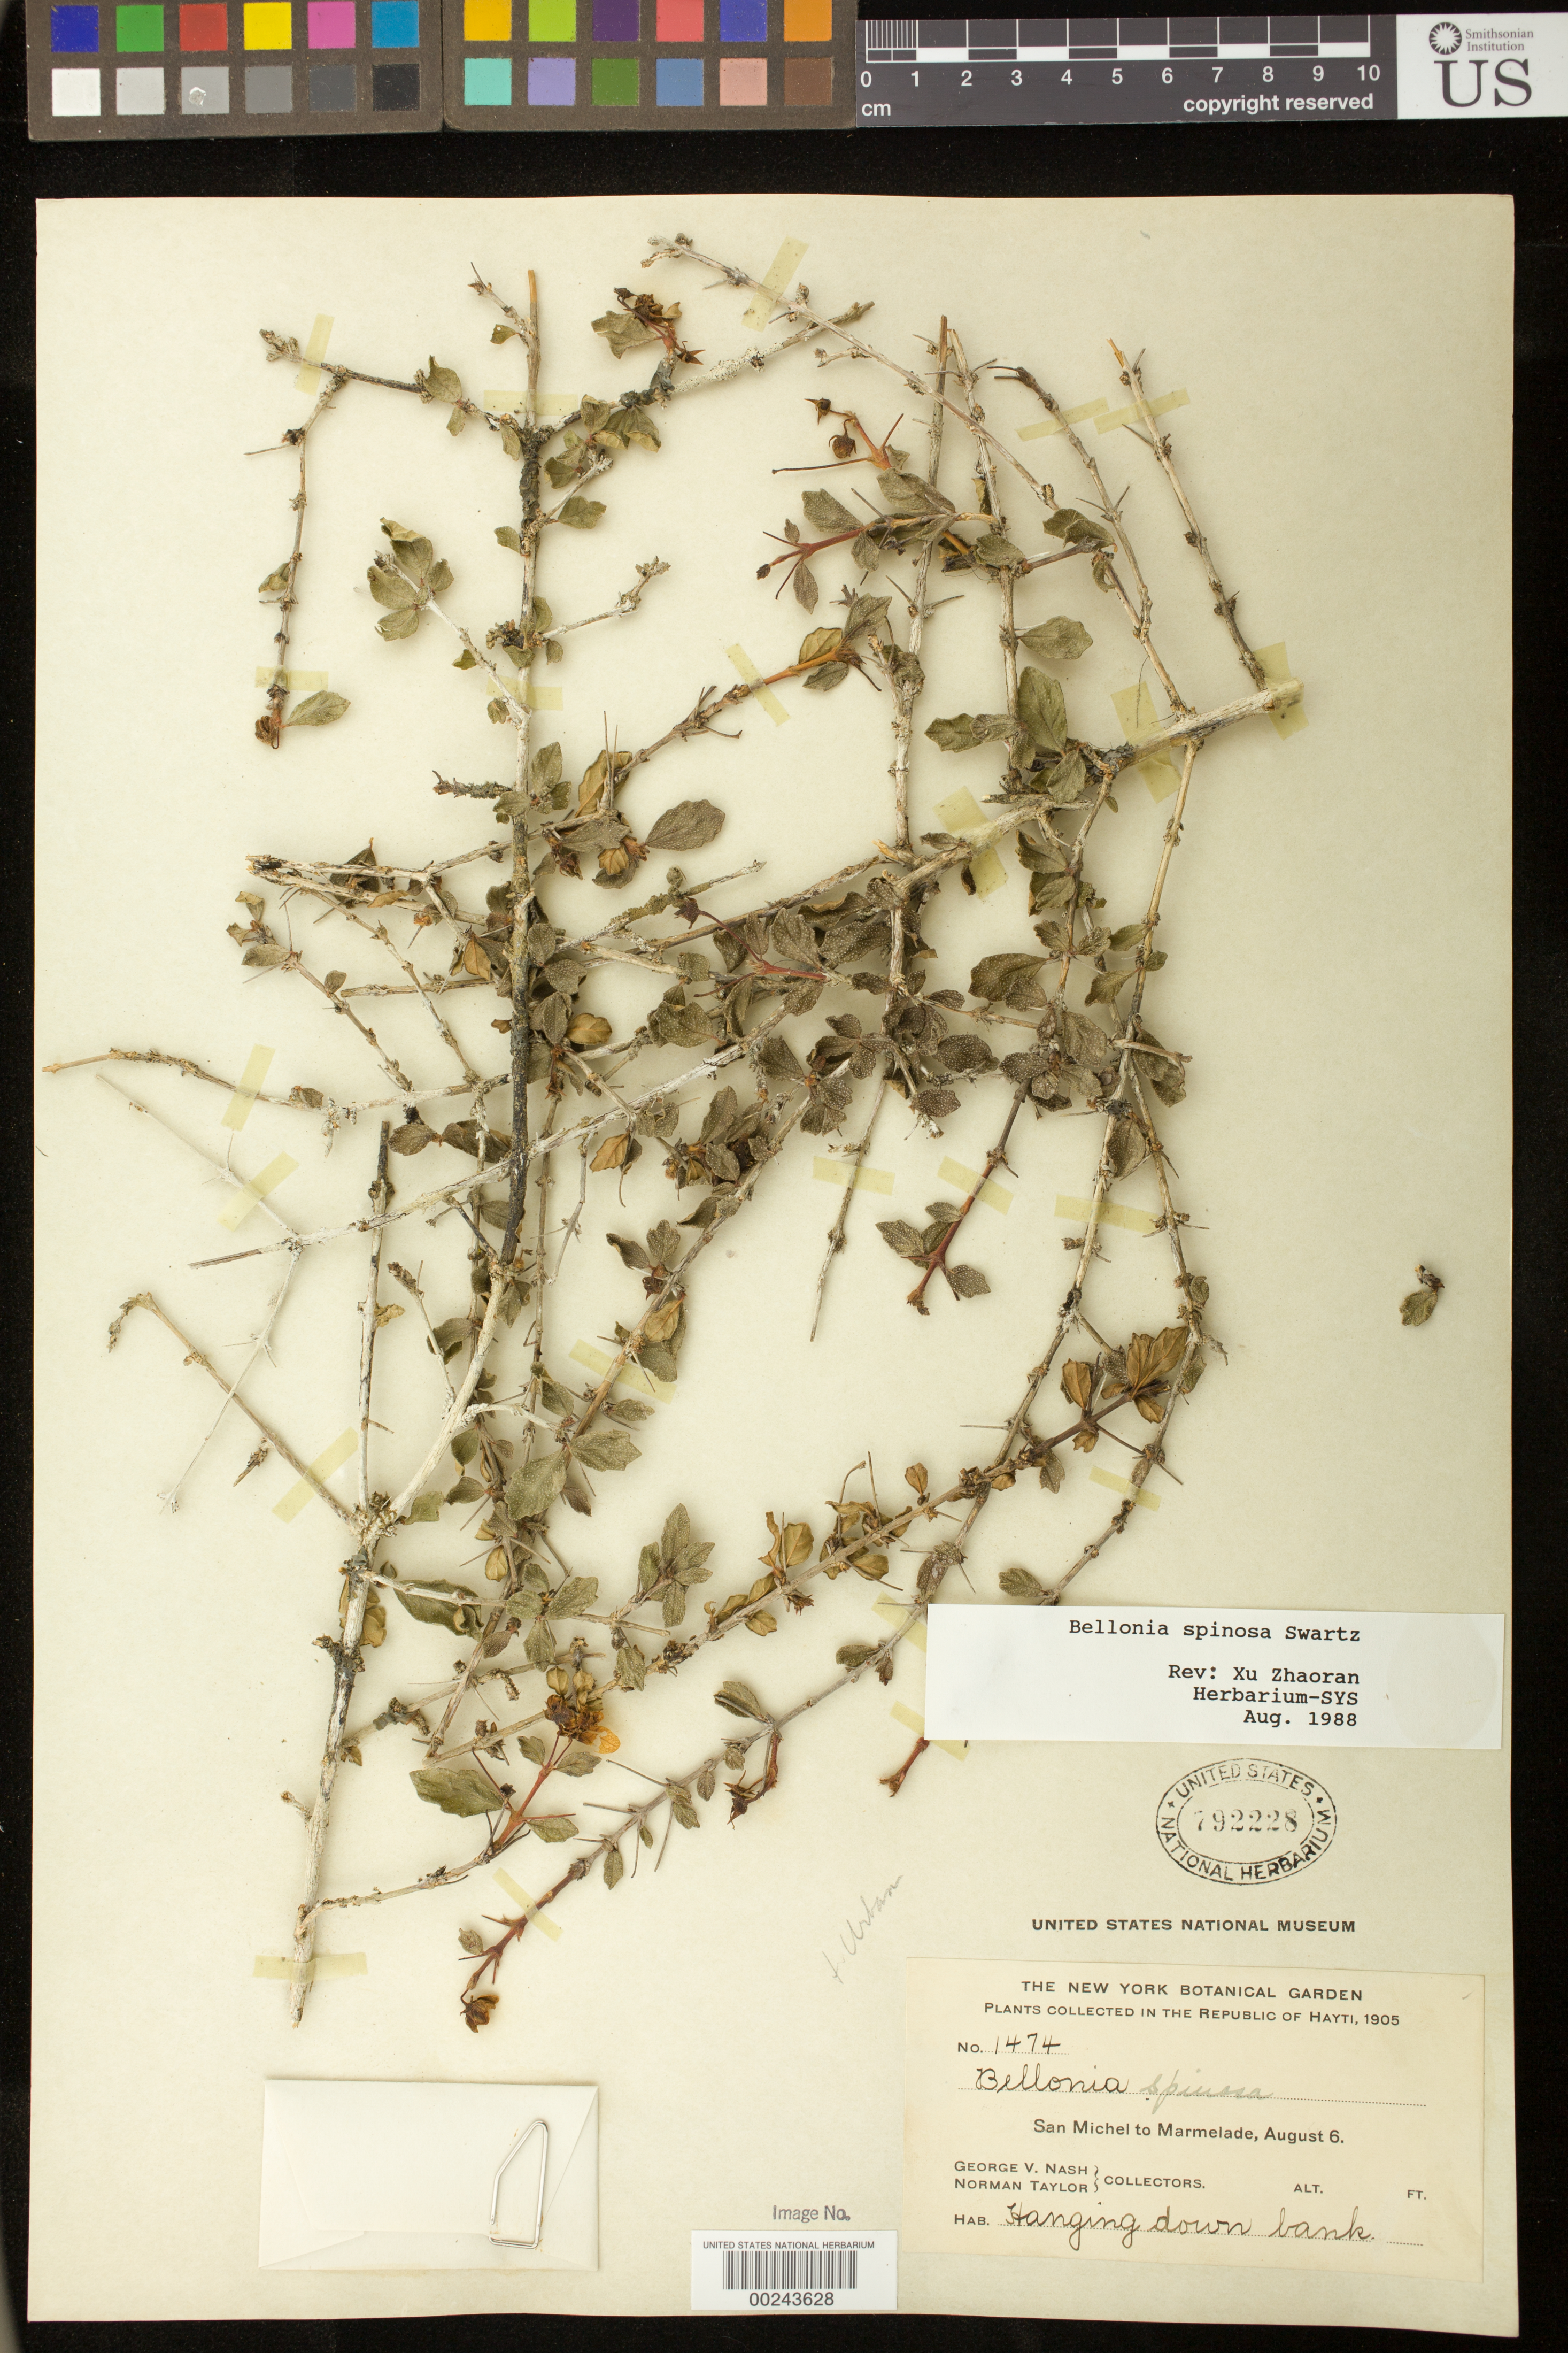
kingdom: Plantae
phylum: Tracheophyta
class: Magnoliopsida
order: Lamiales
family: Gesneriaceae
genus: Bellonia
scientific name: Bellonia spinosa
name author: Sw.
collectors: G. V. Nash & N. Taylor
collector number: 1474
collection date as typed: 06 Aug 1905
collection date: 1905-08-06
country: Haiti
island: Hispaniola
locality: San Michel to Manueles',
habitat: Hanging down bank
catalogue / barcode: US 792228